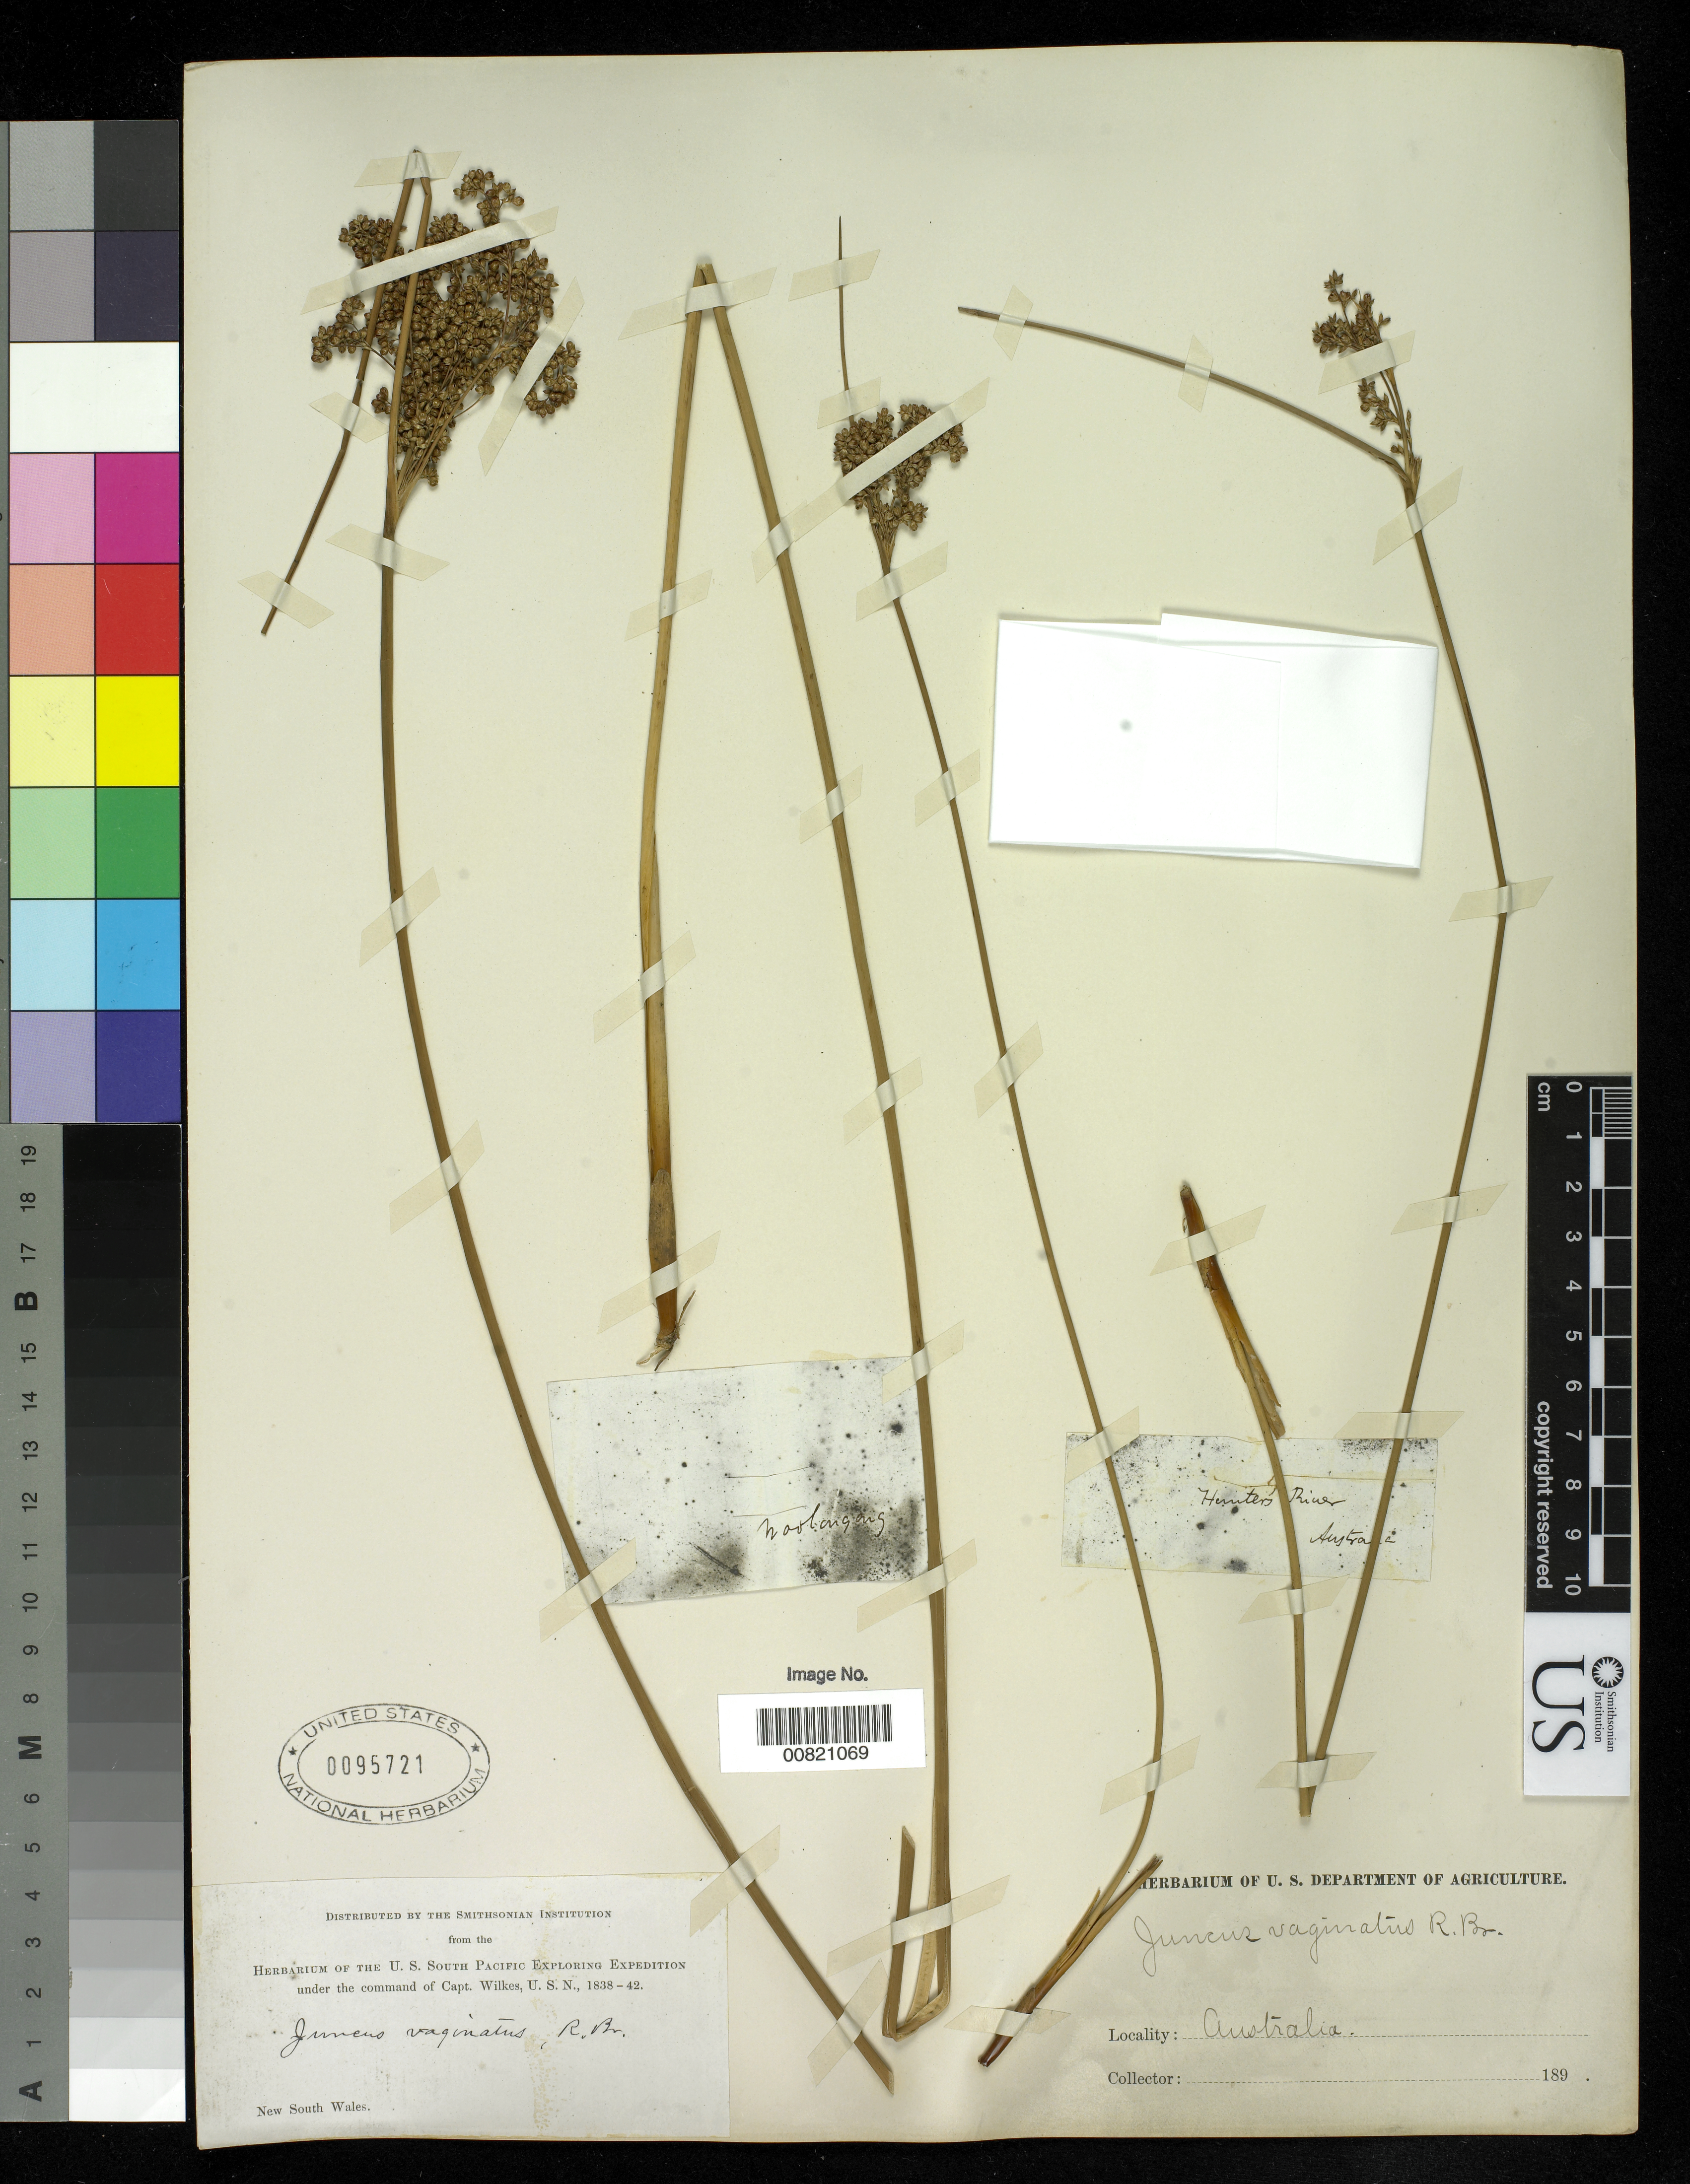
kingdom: Plantae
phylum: Tracheophyta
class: Liliopsida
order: Poales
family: Juncaceae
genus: Juncus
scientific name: Juncus vaginatus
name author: R. Br.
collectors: Wilkes Explor. Exped.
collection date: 1838/1842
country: Australia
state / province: New South Wales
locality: New South Wales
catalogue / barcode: US 95721